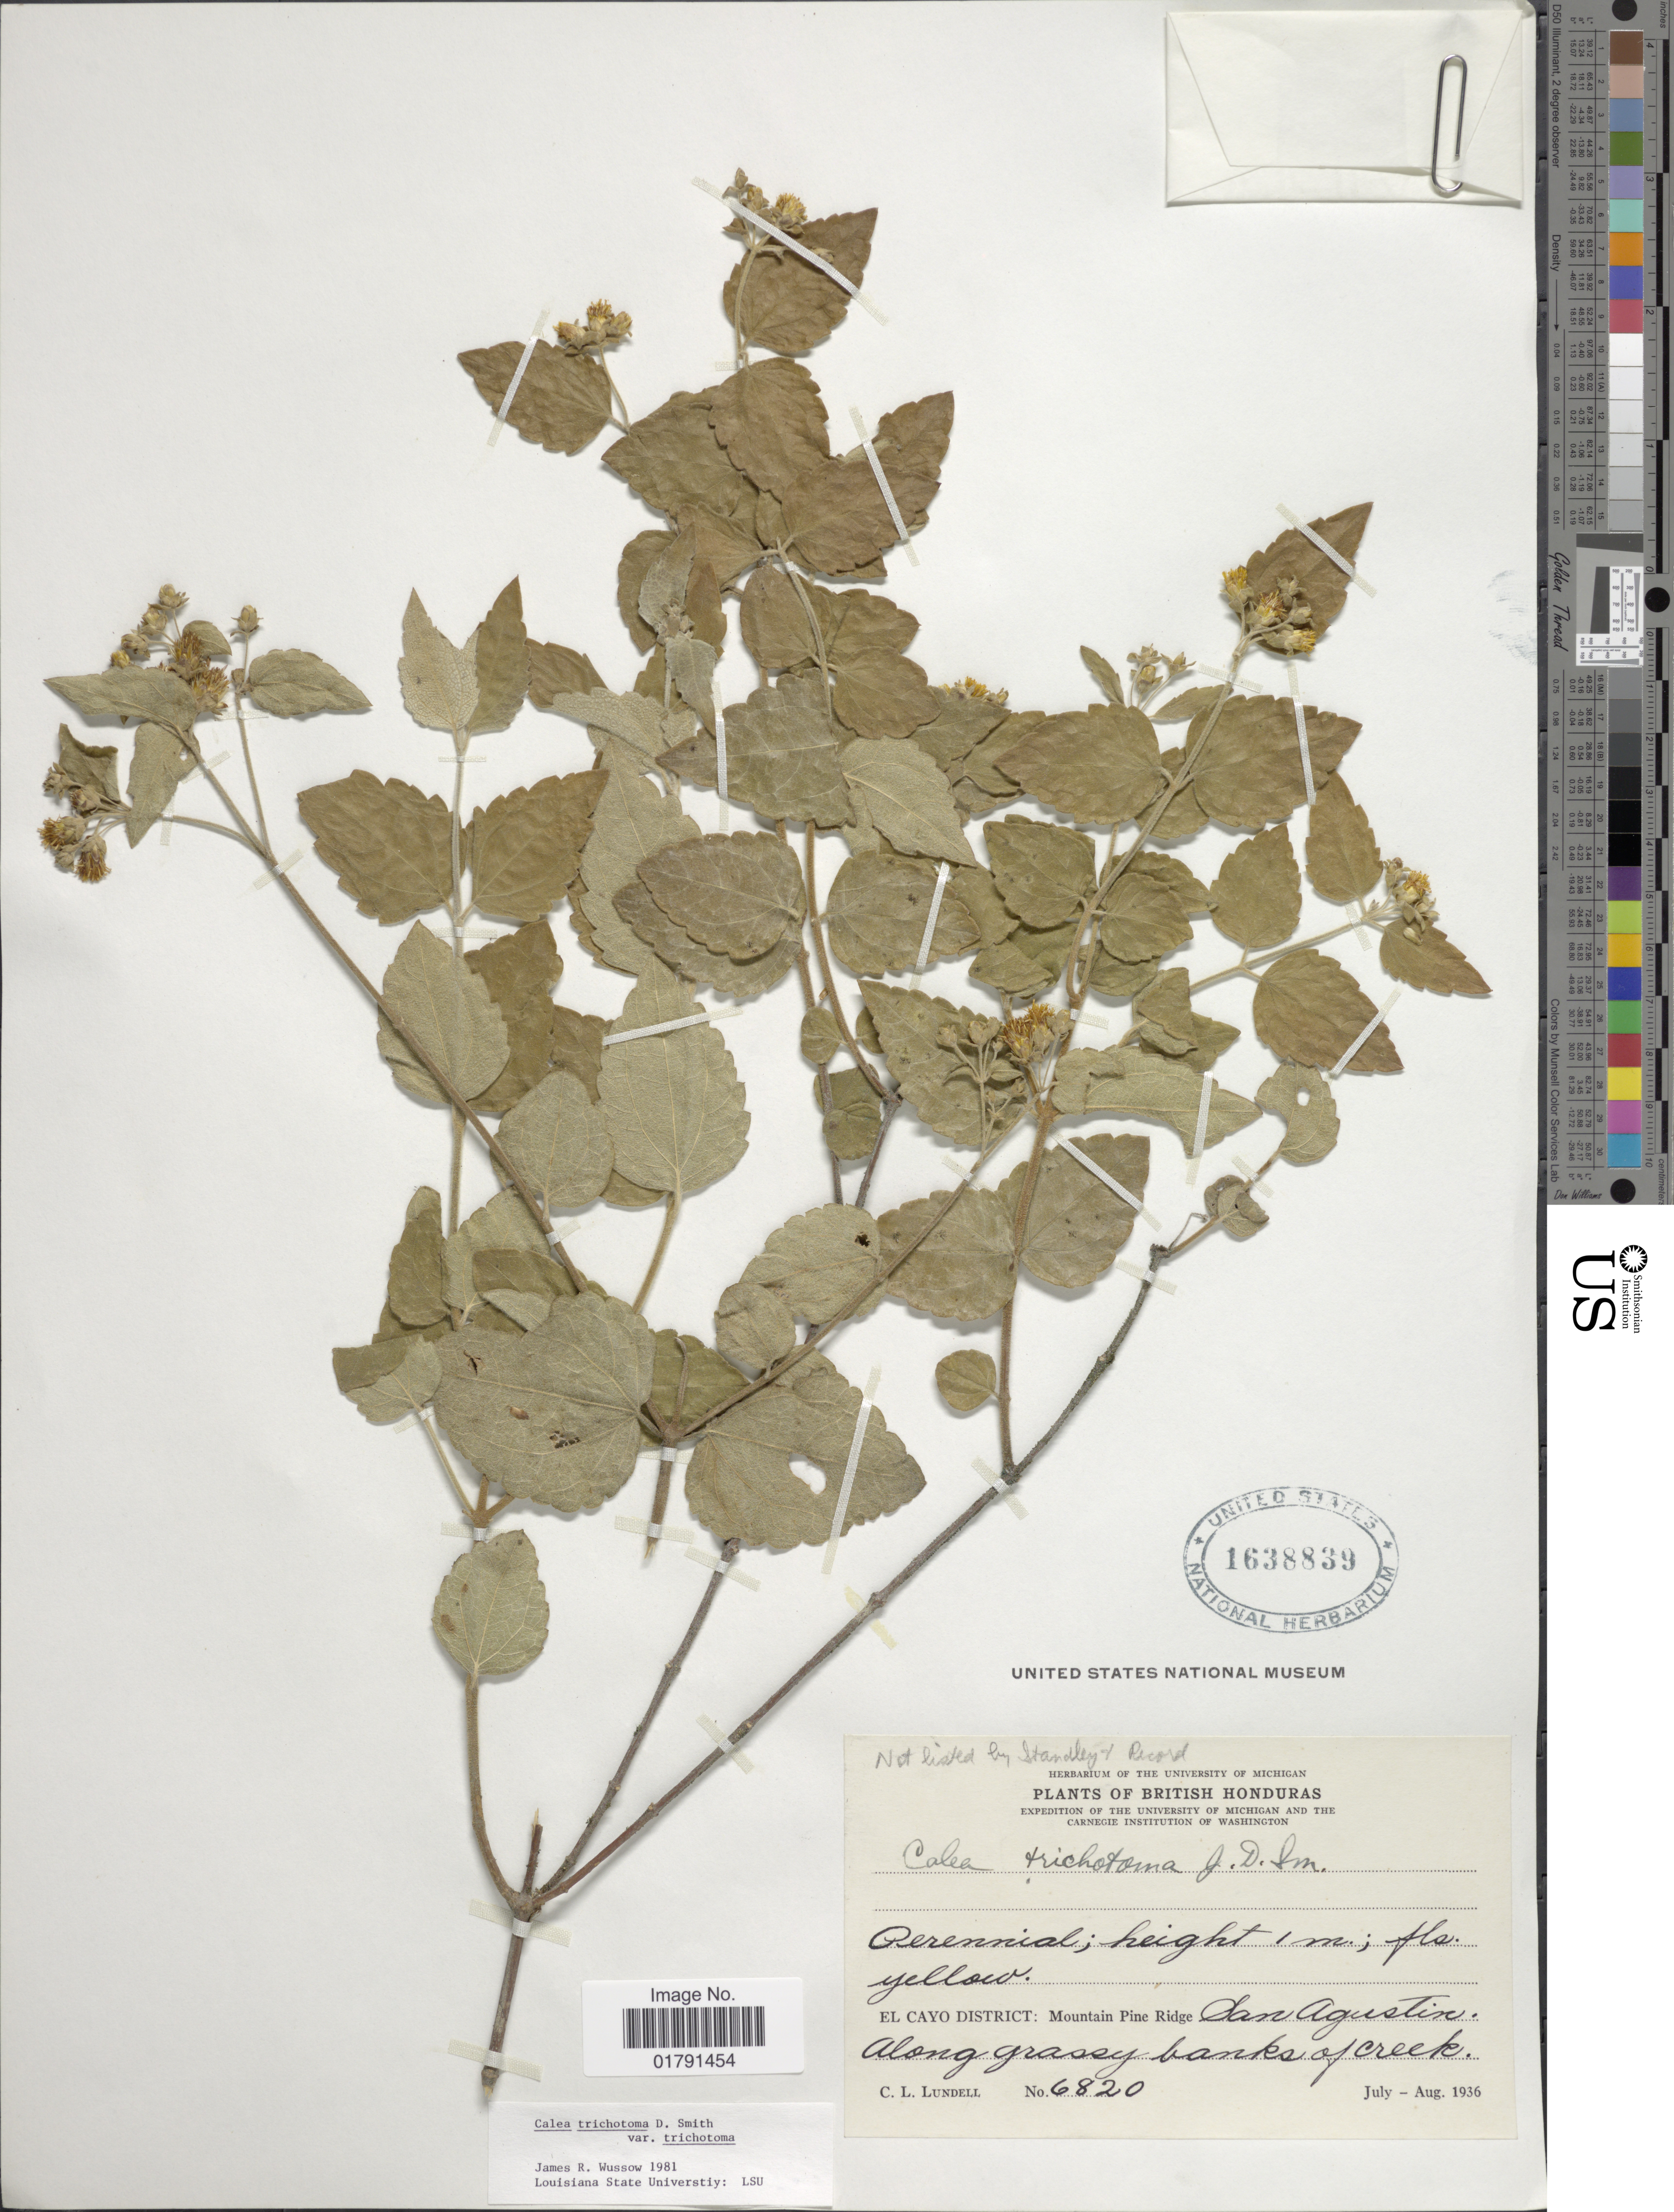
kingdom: Plantae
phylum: Tracheophyta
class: Magnoliopsida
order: Asterales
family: Asteraceae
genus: Calea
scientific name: Calea trichotoma var. trichotoma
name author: Donn. Sm.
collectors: C. L. Lundell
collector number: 6820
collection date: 1936-07/1936-08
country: Belize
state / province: Cayo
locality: British Honduras, Mountain Pine Ridge, San Agustin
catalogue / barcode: US 1638839